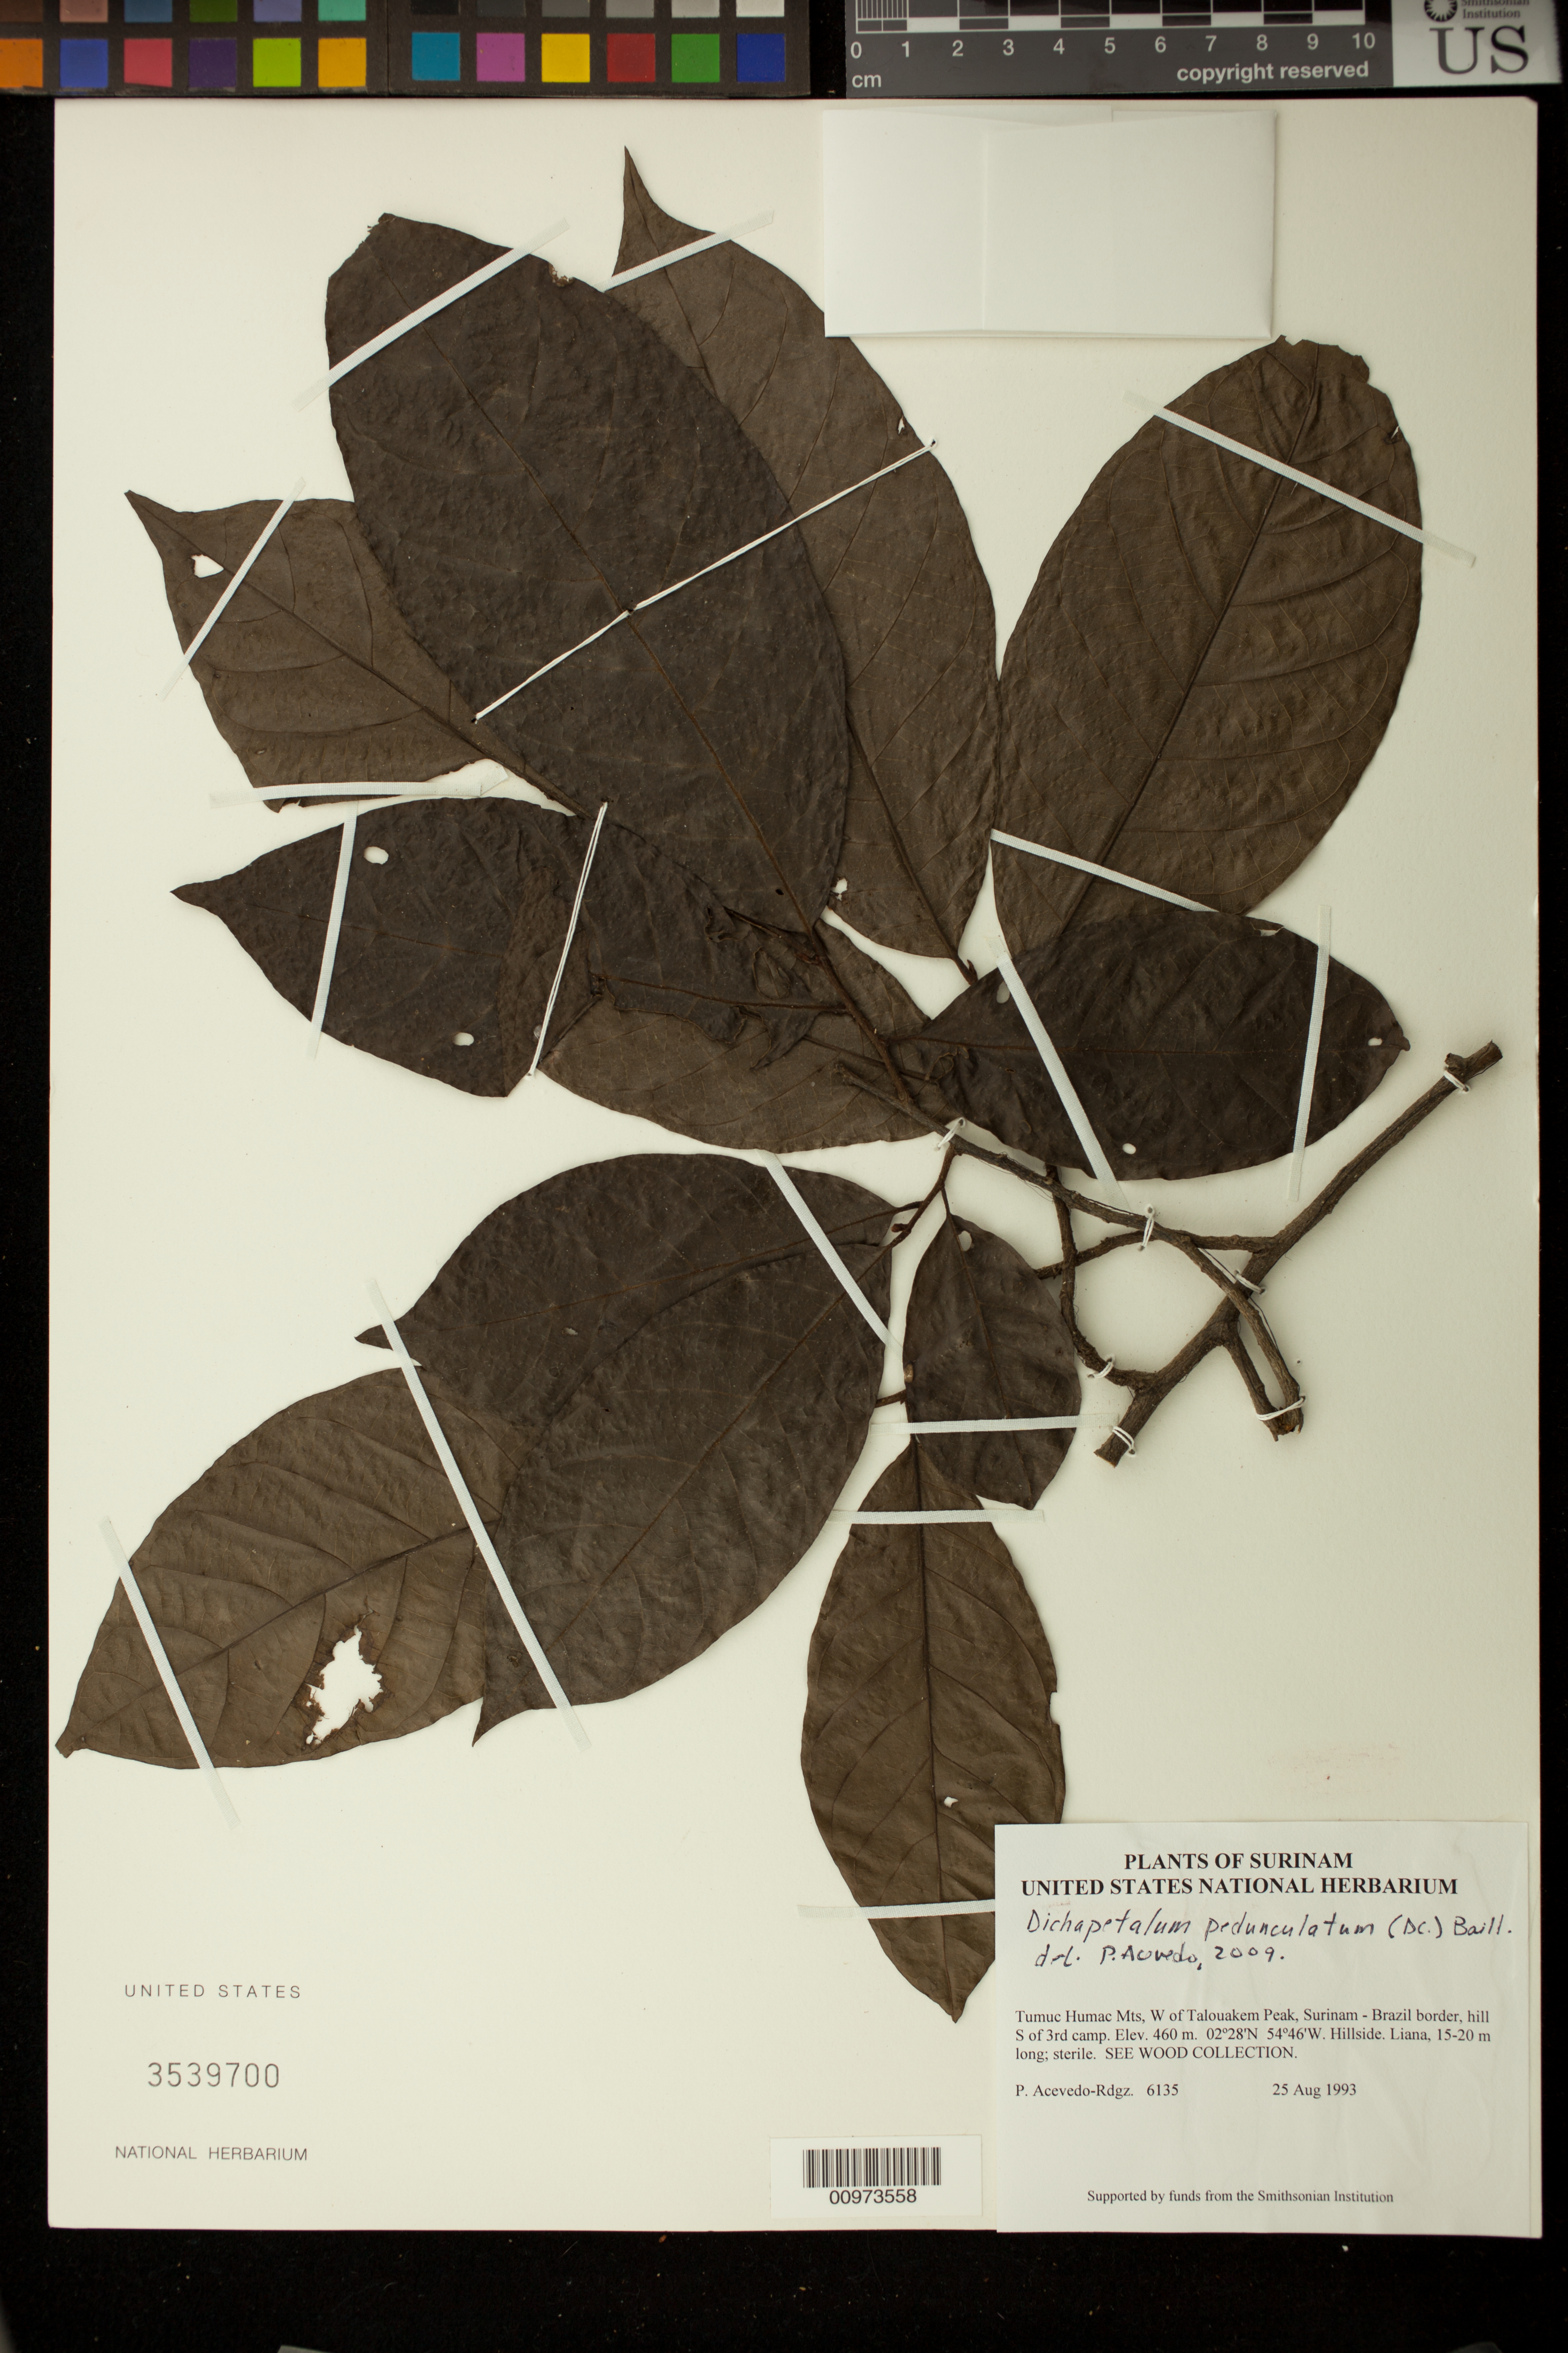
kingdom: Plantae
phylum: Tracheophyta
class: Magnoliopsida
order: Malpighiales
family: Dichapetalaceae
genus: Dichapetalum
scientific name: Dichapetalum pedunculatum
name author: (DC.) Baill.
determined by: Acevedo-Rodríguez, P., (BOT), Smithsonian Institution - National Museum of Natural History (UNITED STATES)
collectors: P. Acevedo-Rodr.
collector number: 6135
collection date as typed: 25 Aug 1993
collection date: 1993-08-25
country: Suriname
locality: Tumuc Humac Mts, W of Talouakem Peak, Surinam - Brazil border, hill S of 3rd camp.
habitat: Hillside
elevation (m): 460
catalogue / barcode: US 3539700